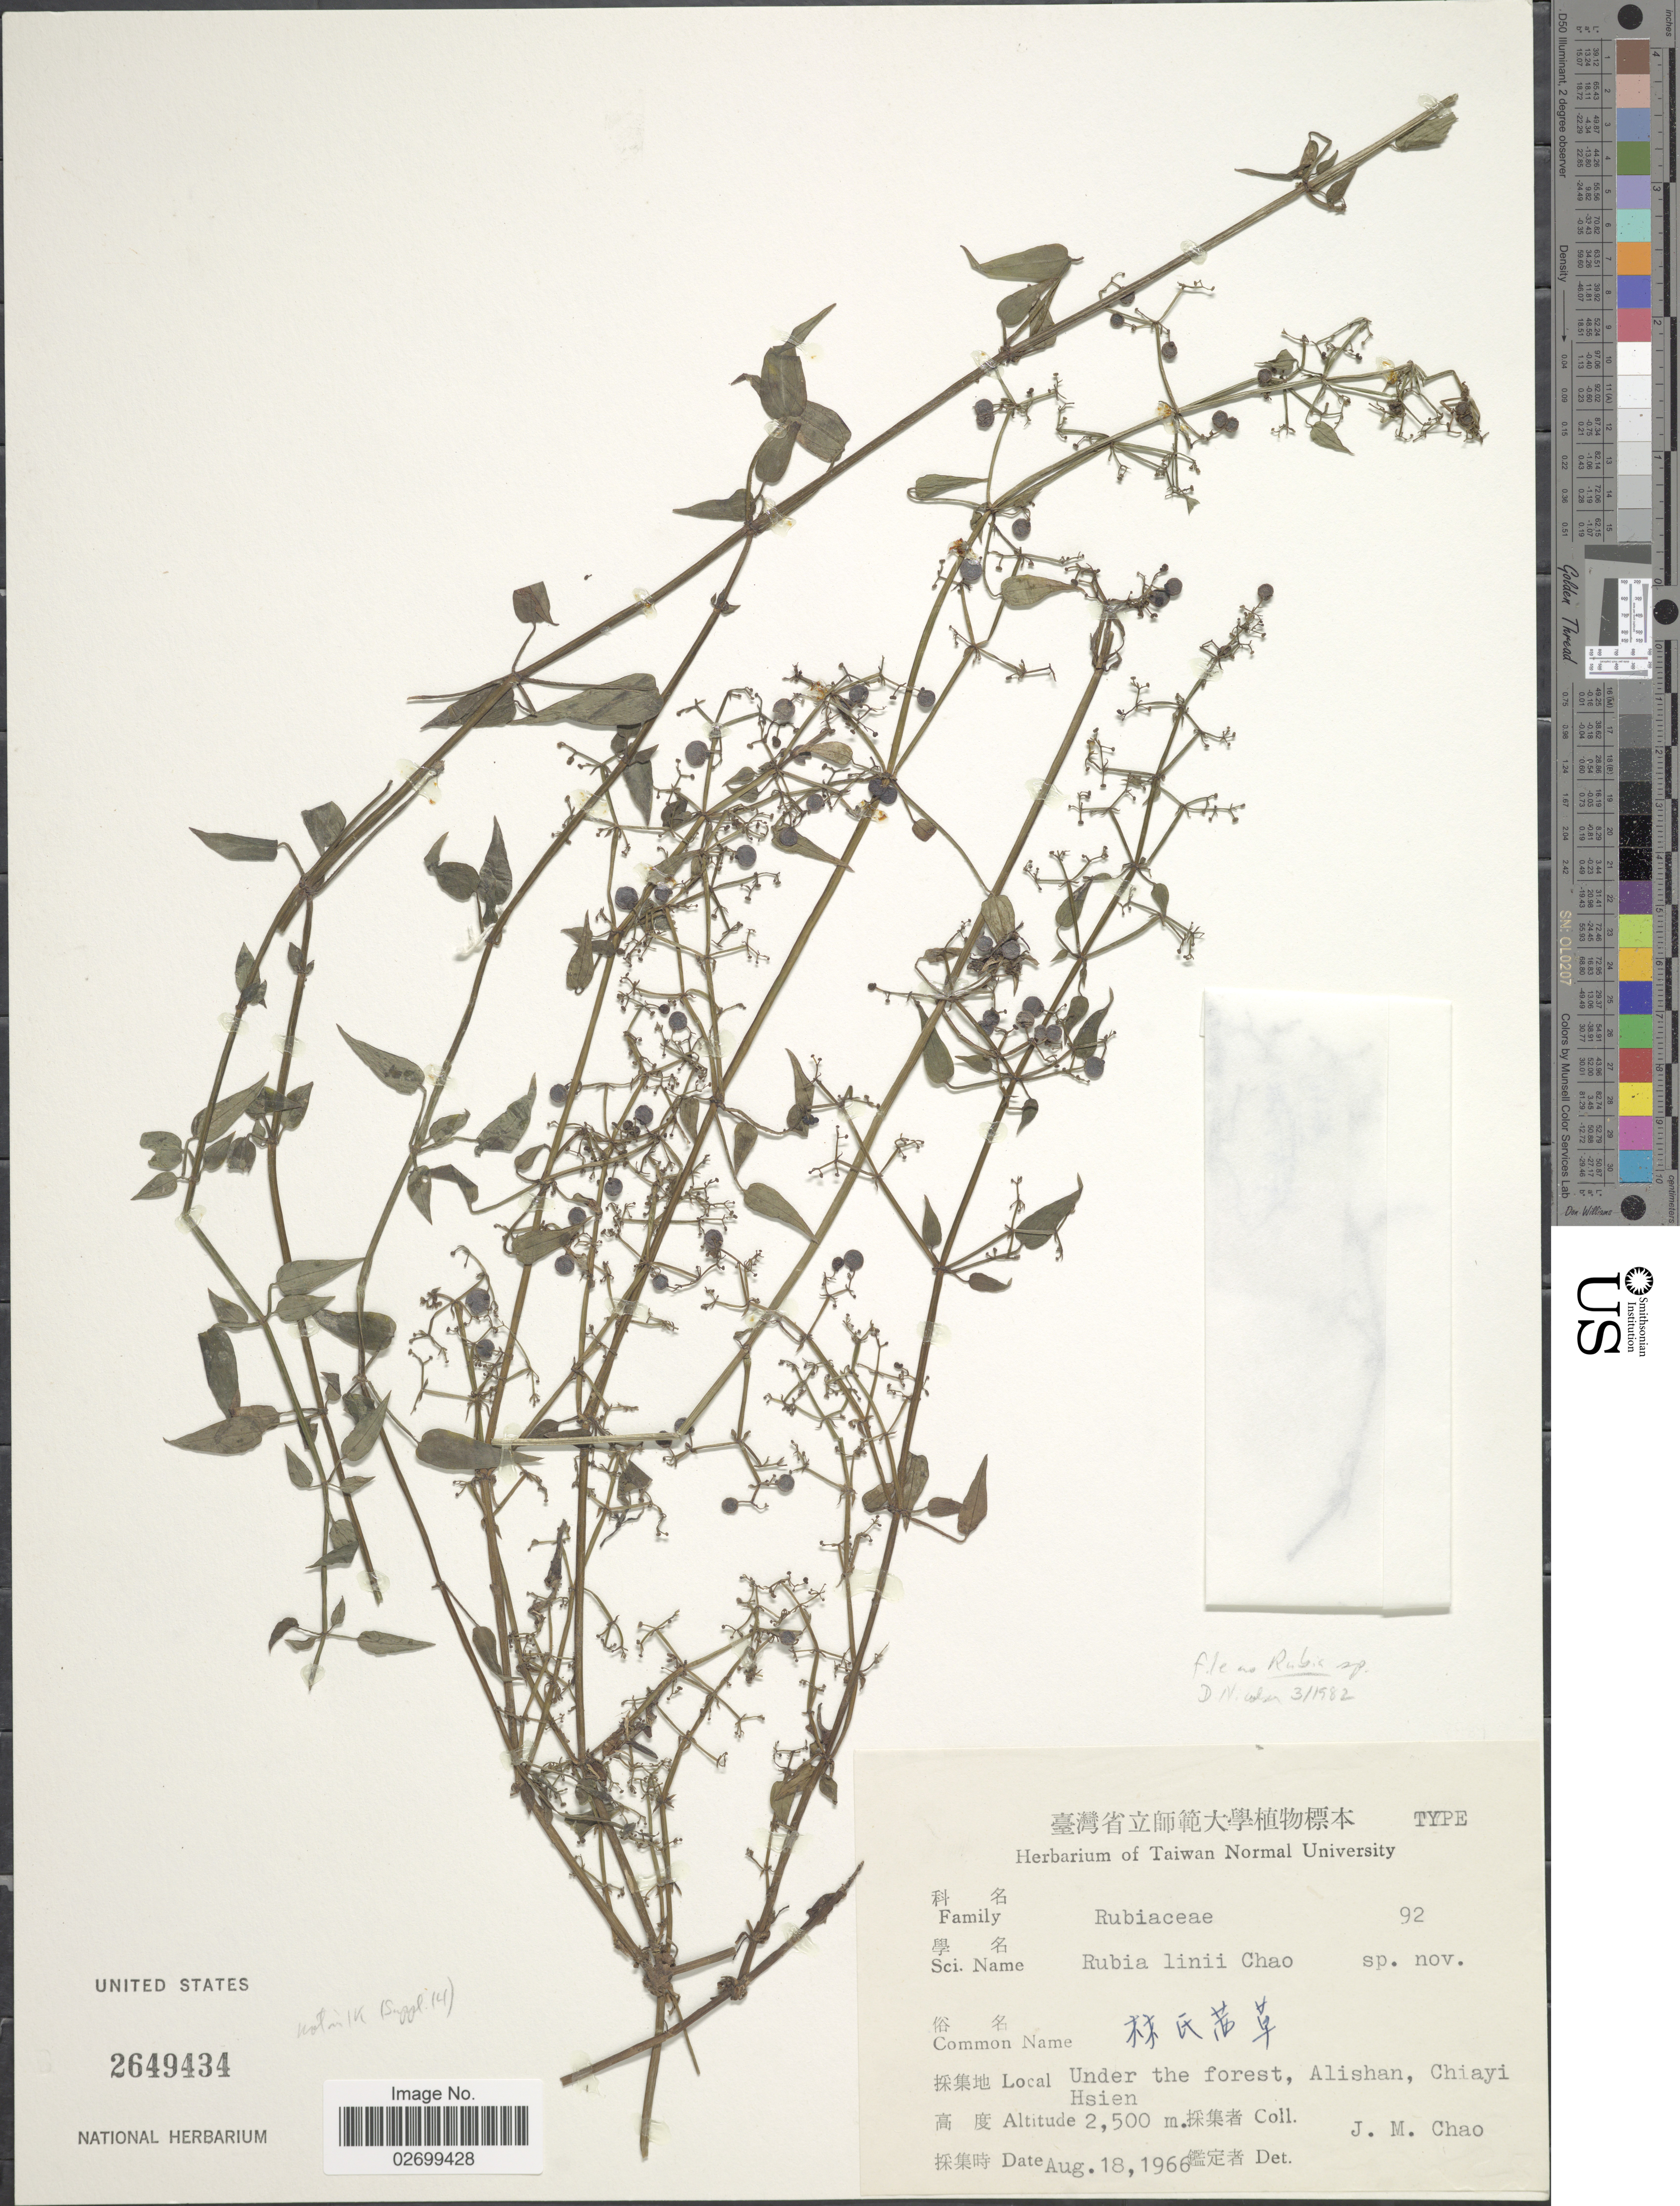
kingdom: Plantae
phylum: Tracheophyta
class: Magnoliopsida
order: Gentianales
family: Rubiaceae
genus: Rubia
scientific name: Rubia linii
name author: J.M.Chao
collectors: J. Chao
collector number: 92?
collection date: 1966-08-18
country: Taiwan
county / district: Chiayi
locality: Under the forest, Alishan, Chiayi Hsien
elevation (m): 2500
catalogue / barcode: US 2649434